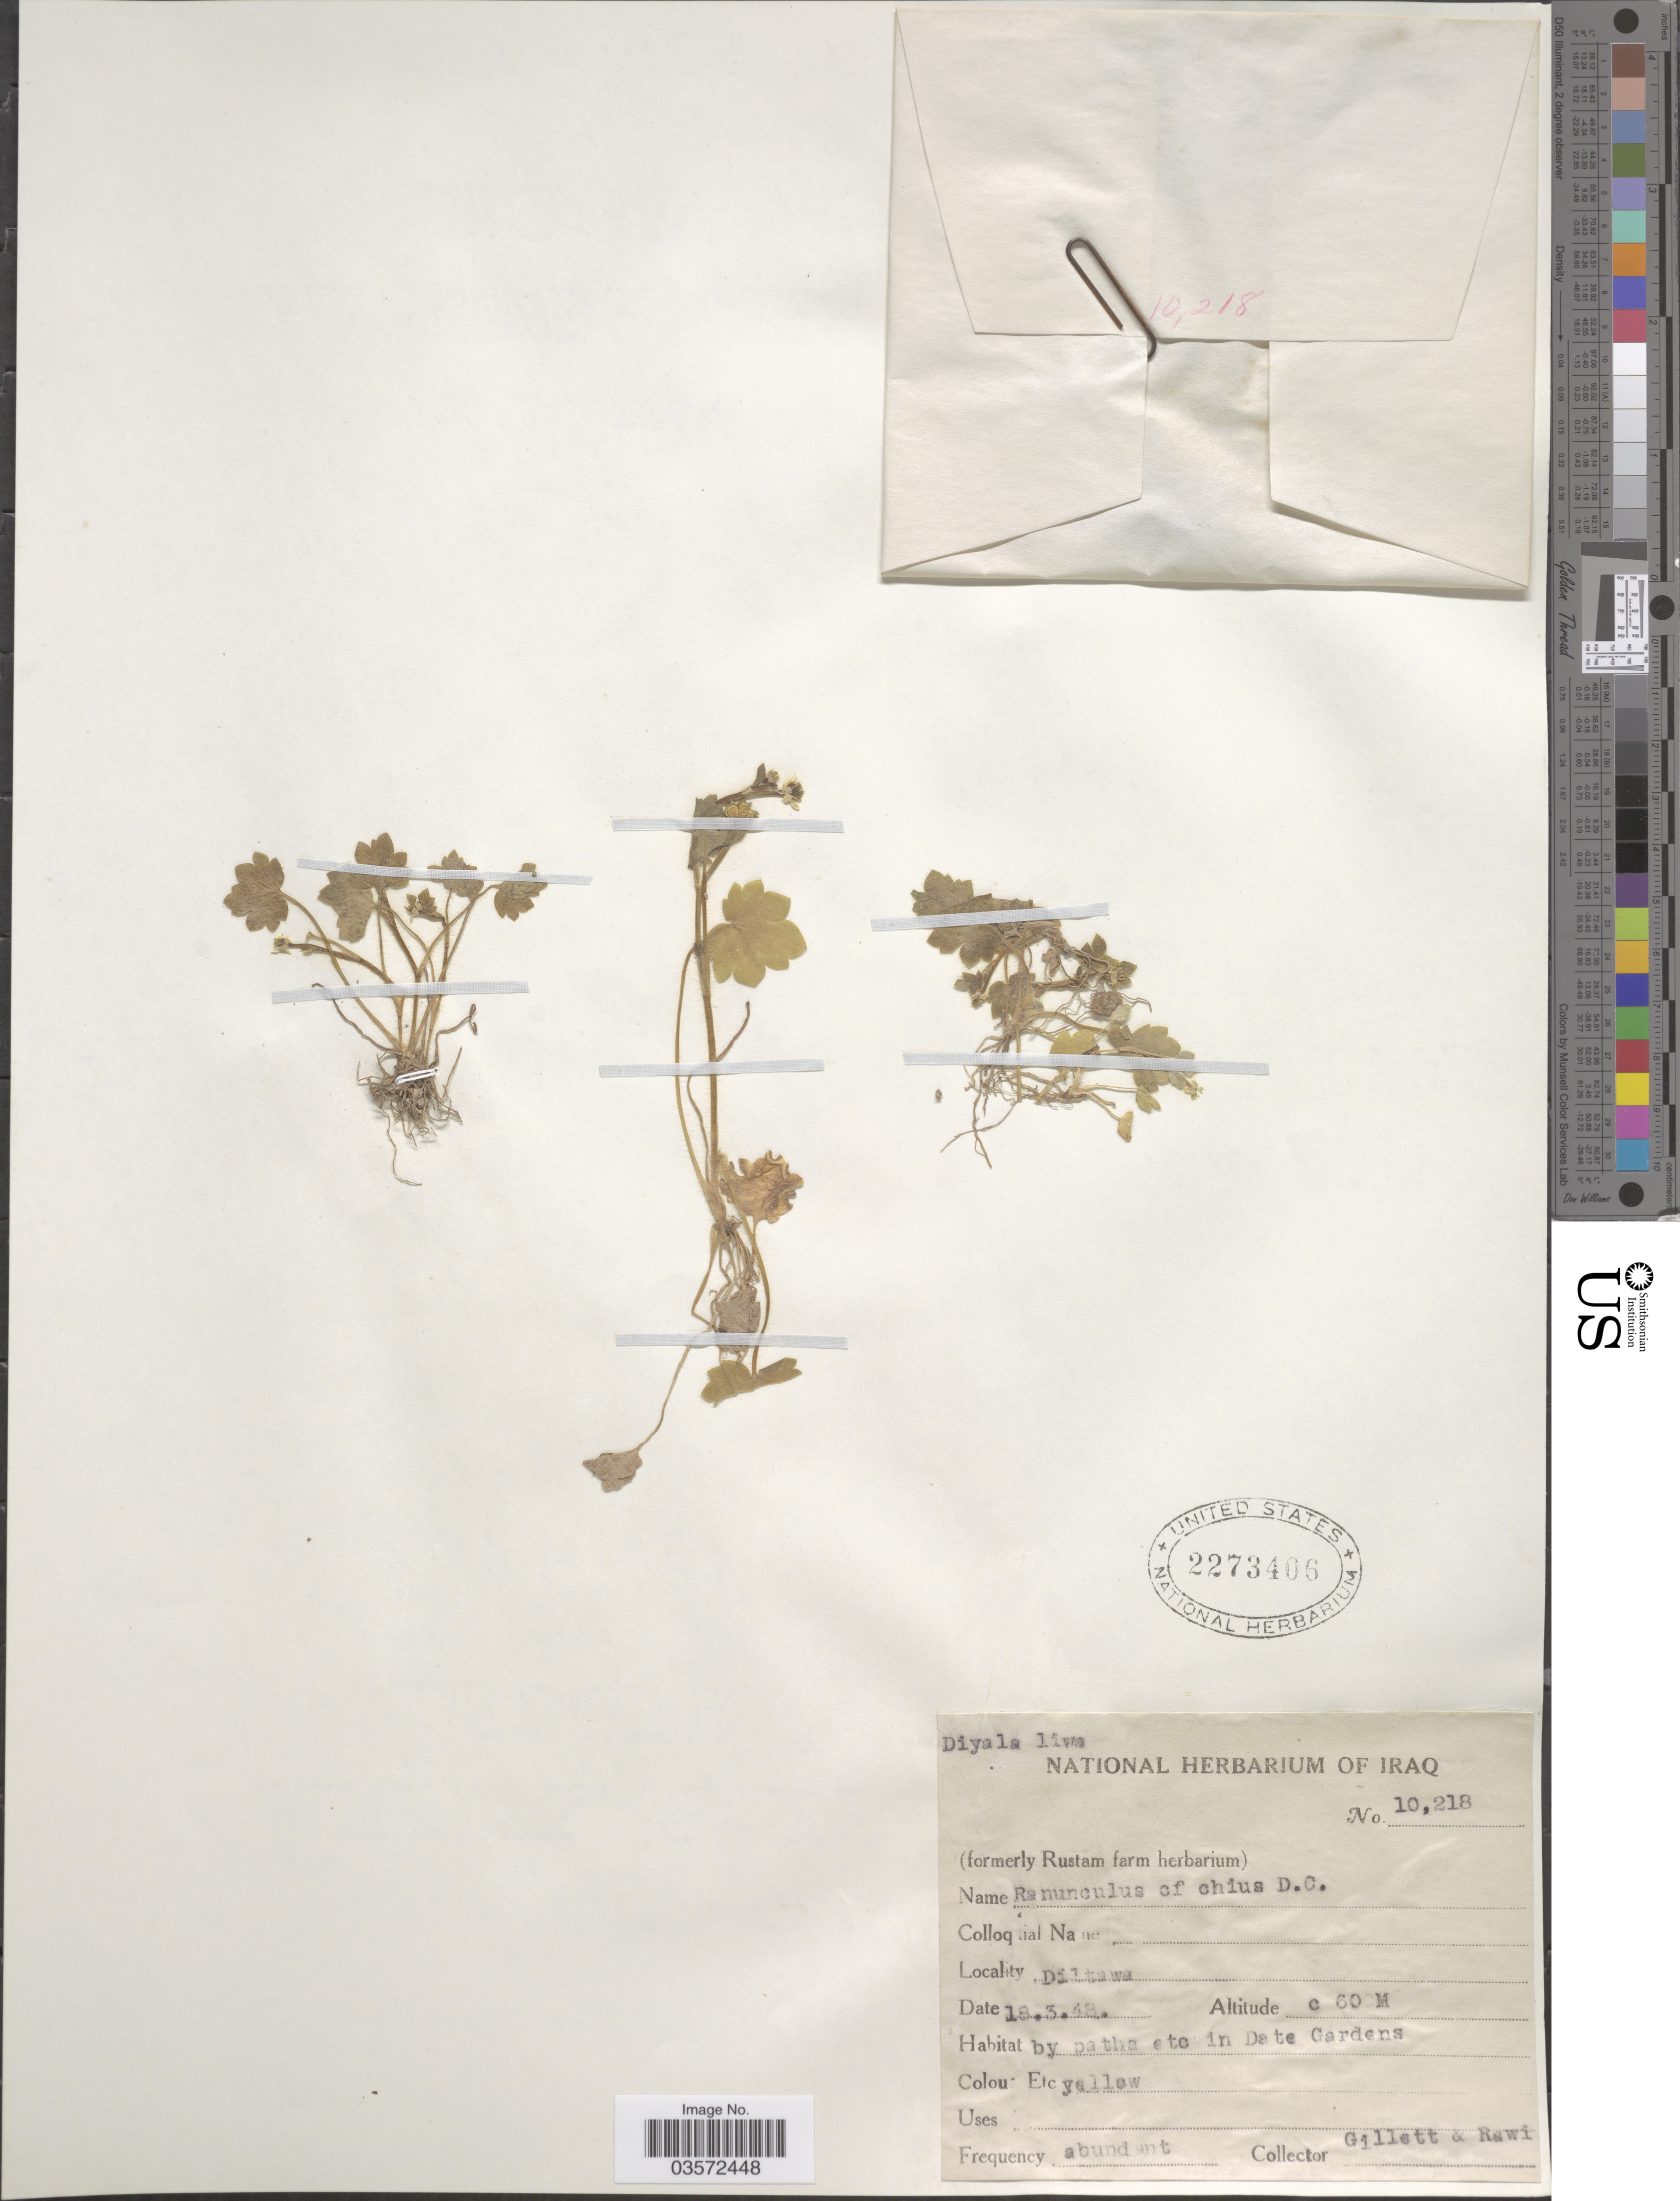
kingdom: Plantae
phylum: Tracheophyta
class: Magnoliopsida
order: Ranunculales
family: Ranunculaceae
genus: Ranunculus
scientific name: Ranunculus chius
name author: DC.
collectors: Gillett, -- & -. Rawi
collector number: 10218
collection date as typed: Transcribed d/m/y: 18/3/48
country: Iraq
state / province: Diyala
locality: Diyala liwa. Diltawa. By paths etc in Date Gardens.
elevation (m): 60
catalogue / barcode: US 2273406